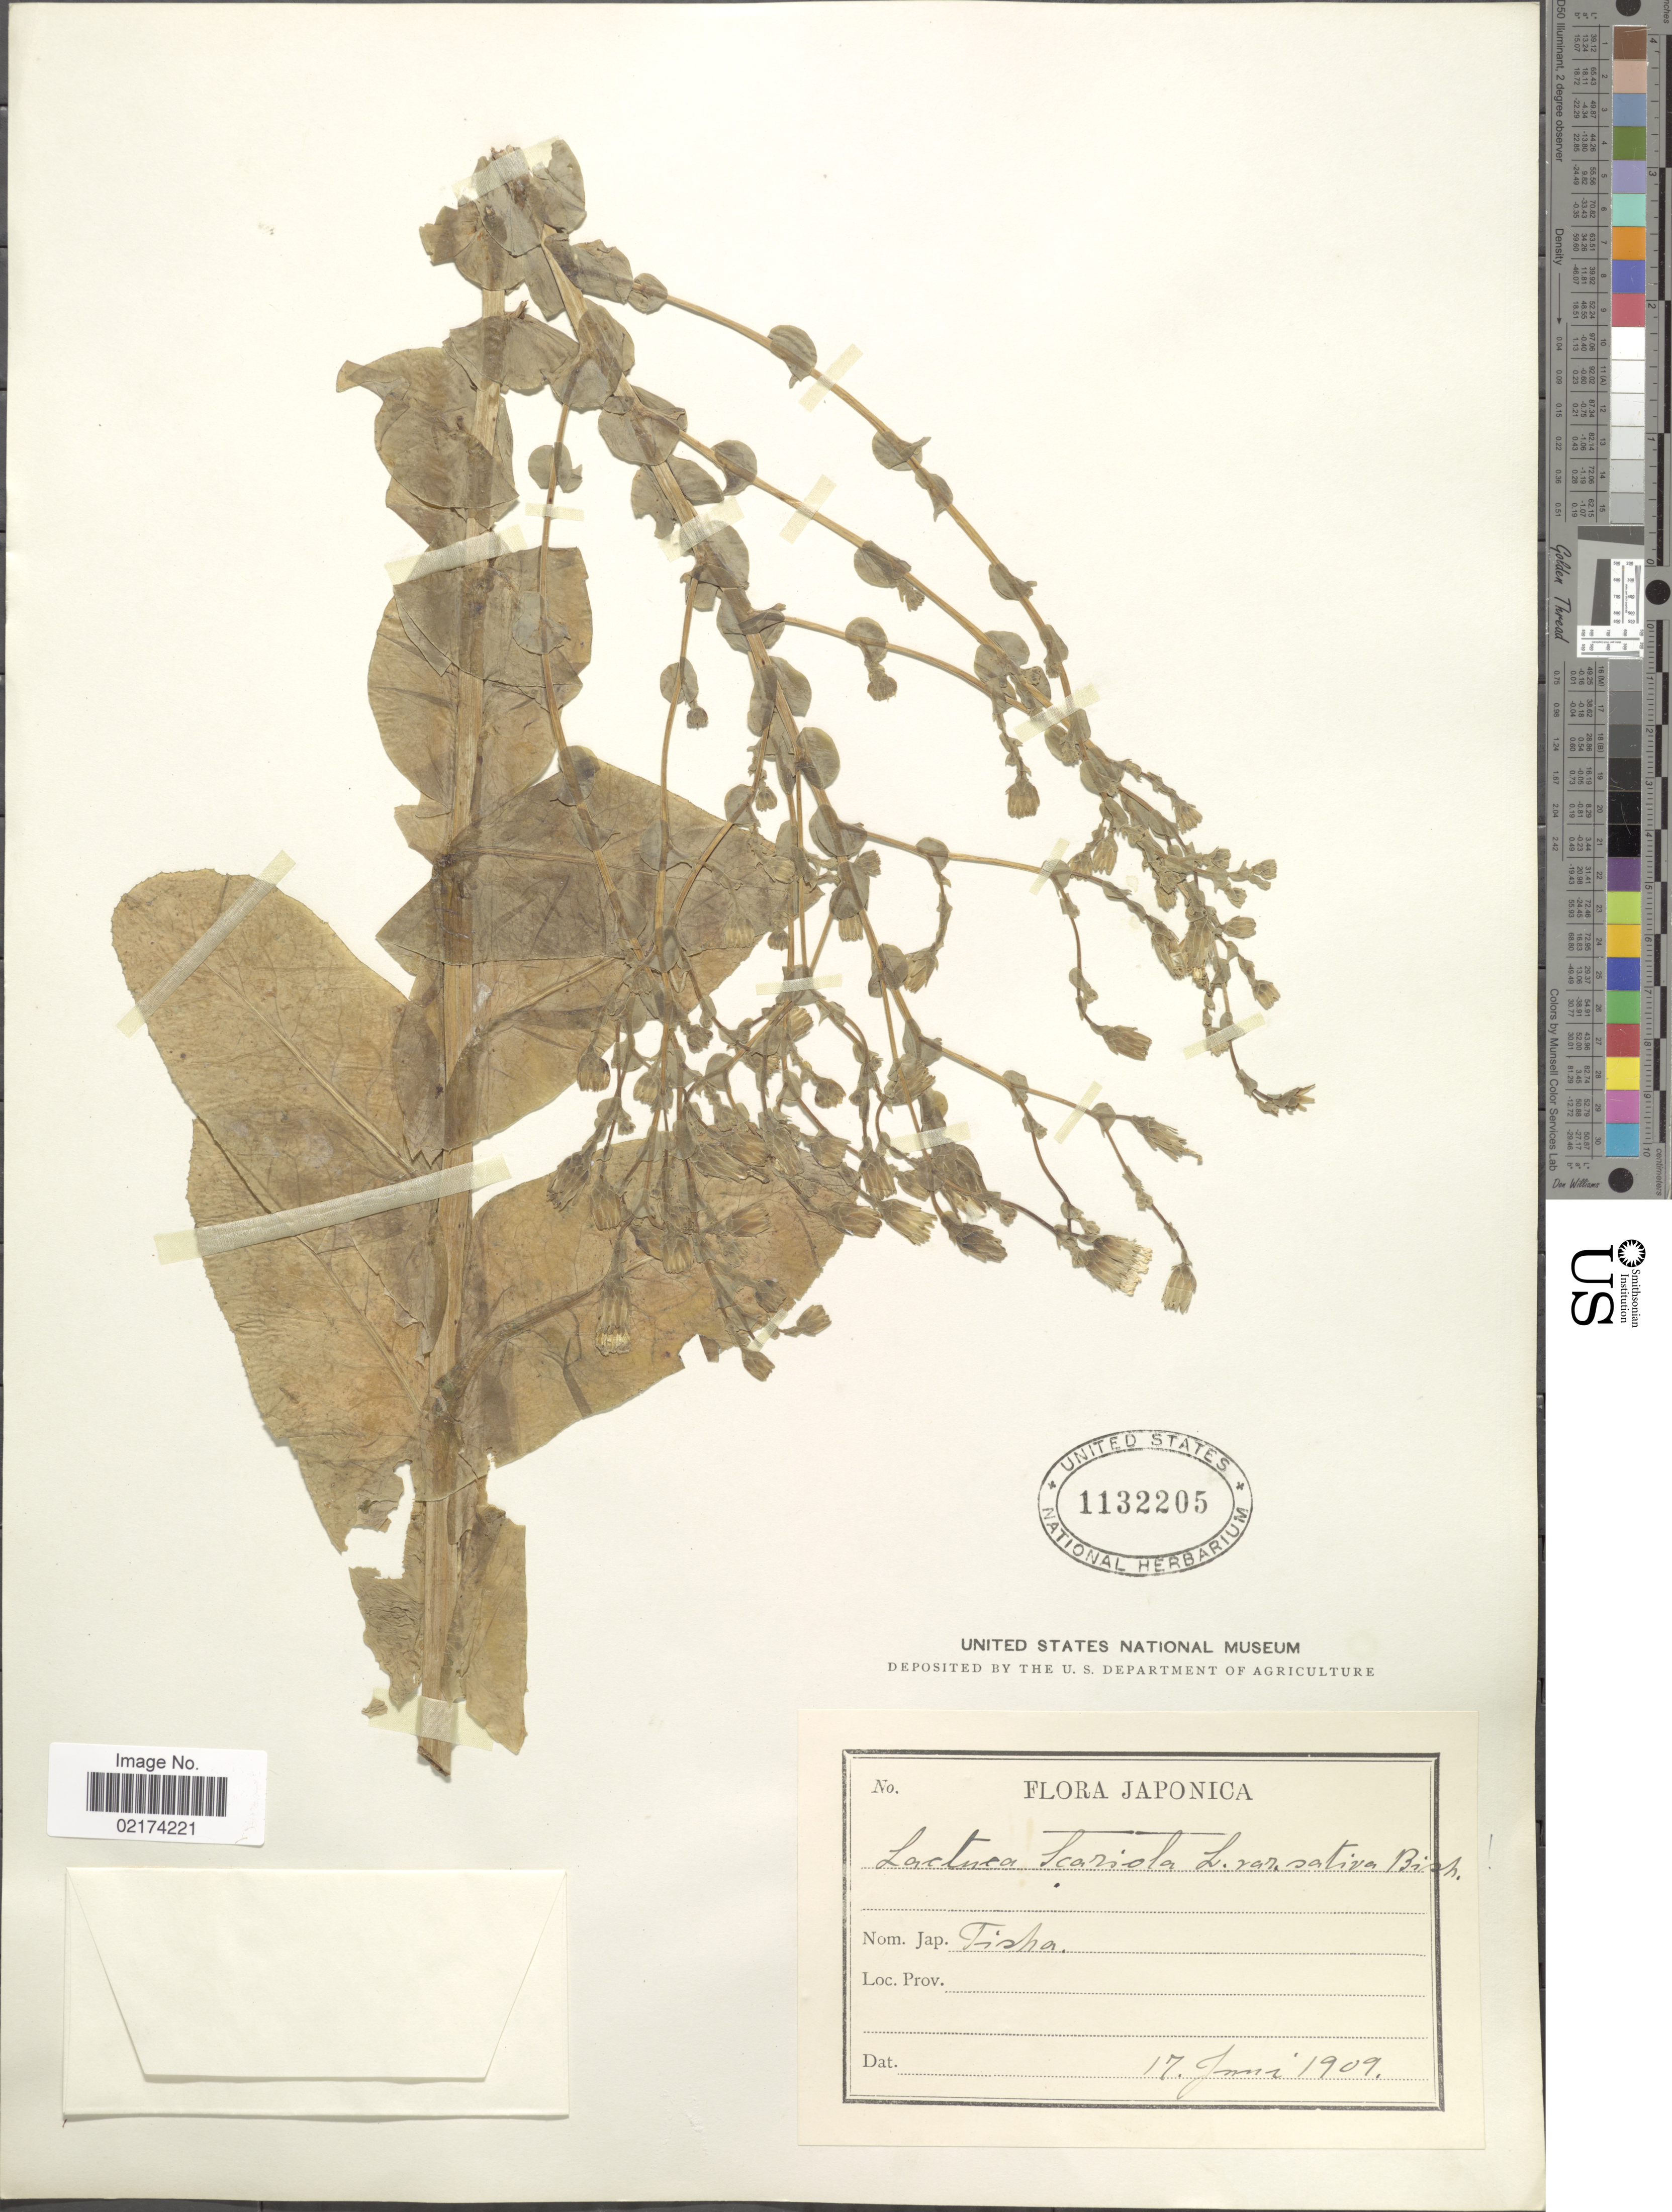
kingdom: Plantae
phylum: Tracheophyta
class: Magnoliopsida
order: Asterales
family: Asteraceae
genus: Lactuca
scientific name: Lactuca sativa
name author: L.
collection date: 1909-06-17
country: Japan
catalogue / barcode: US 1132205